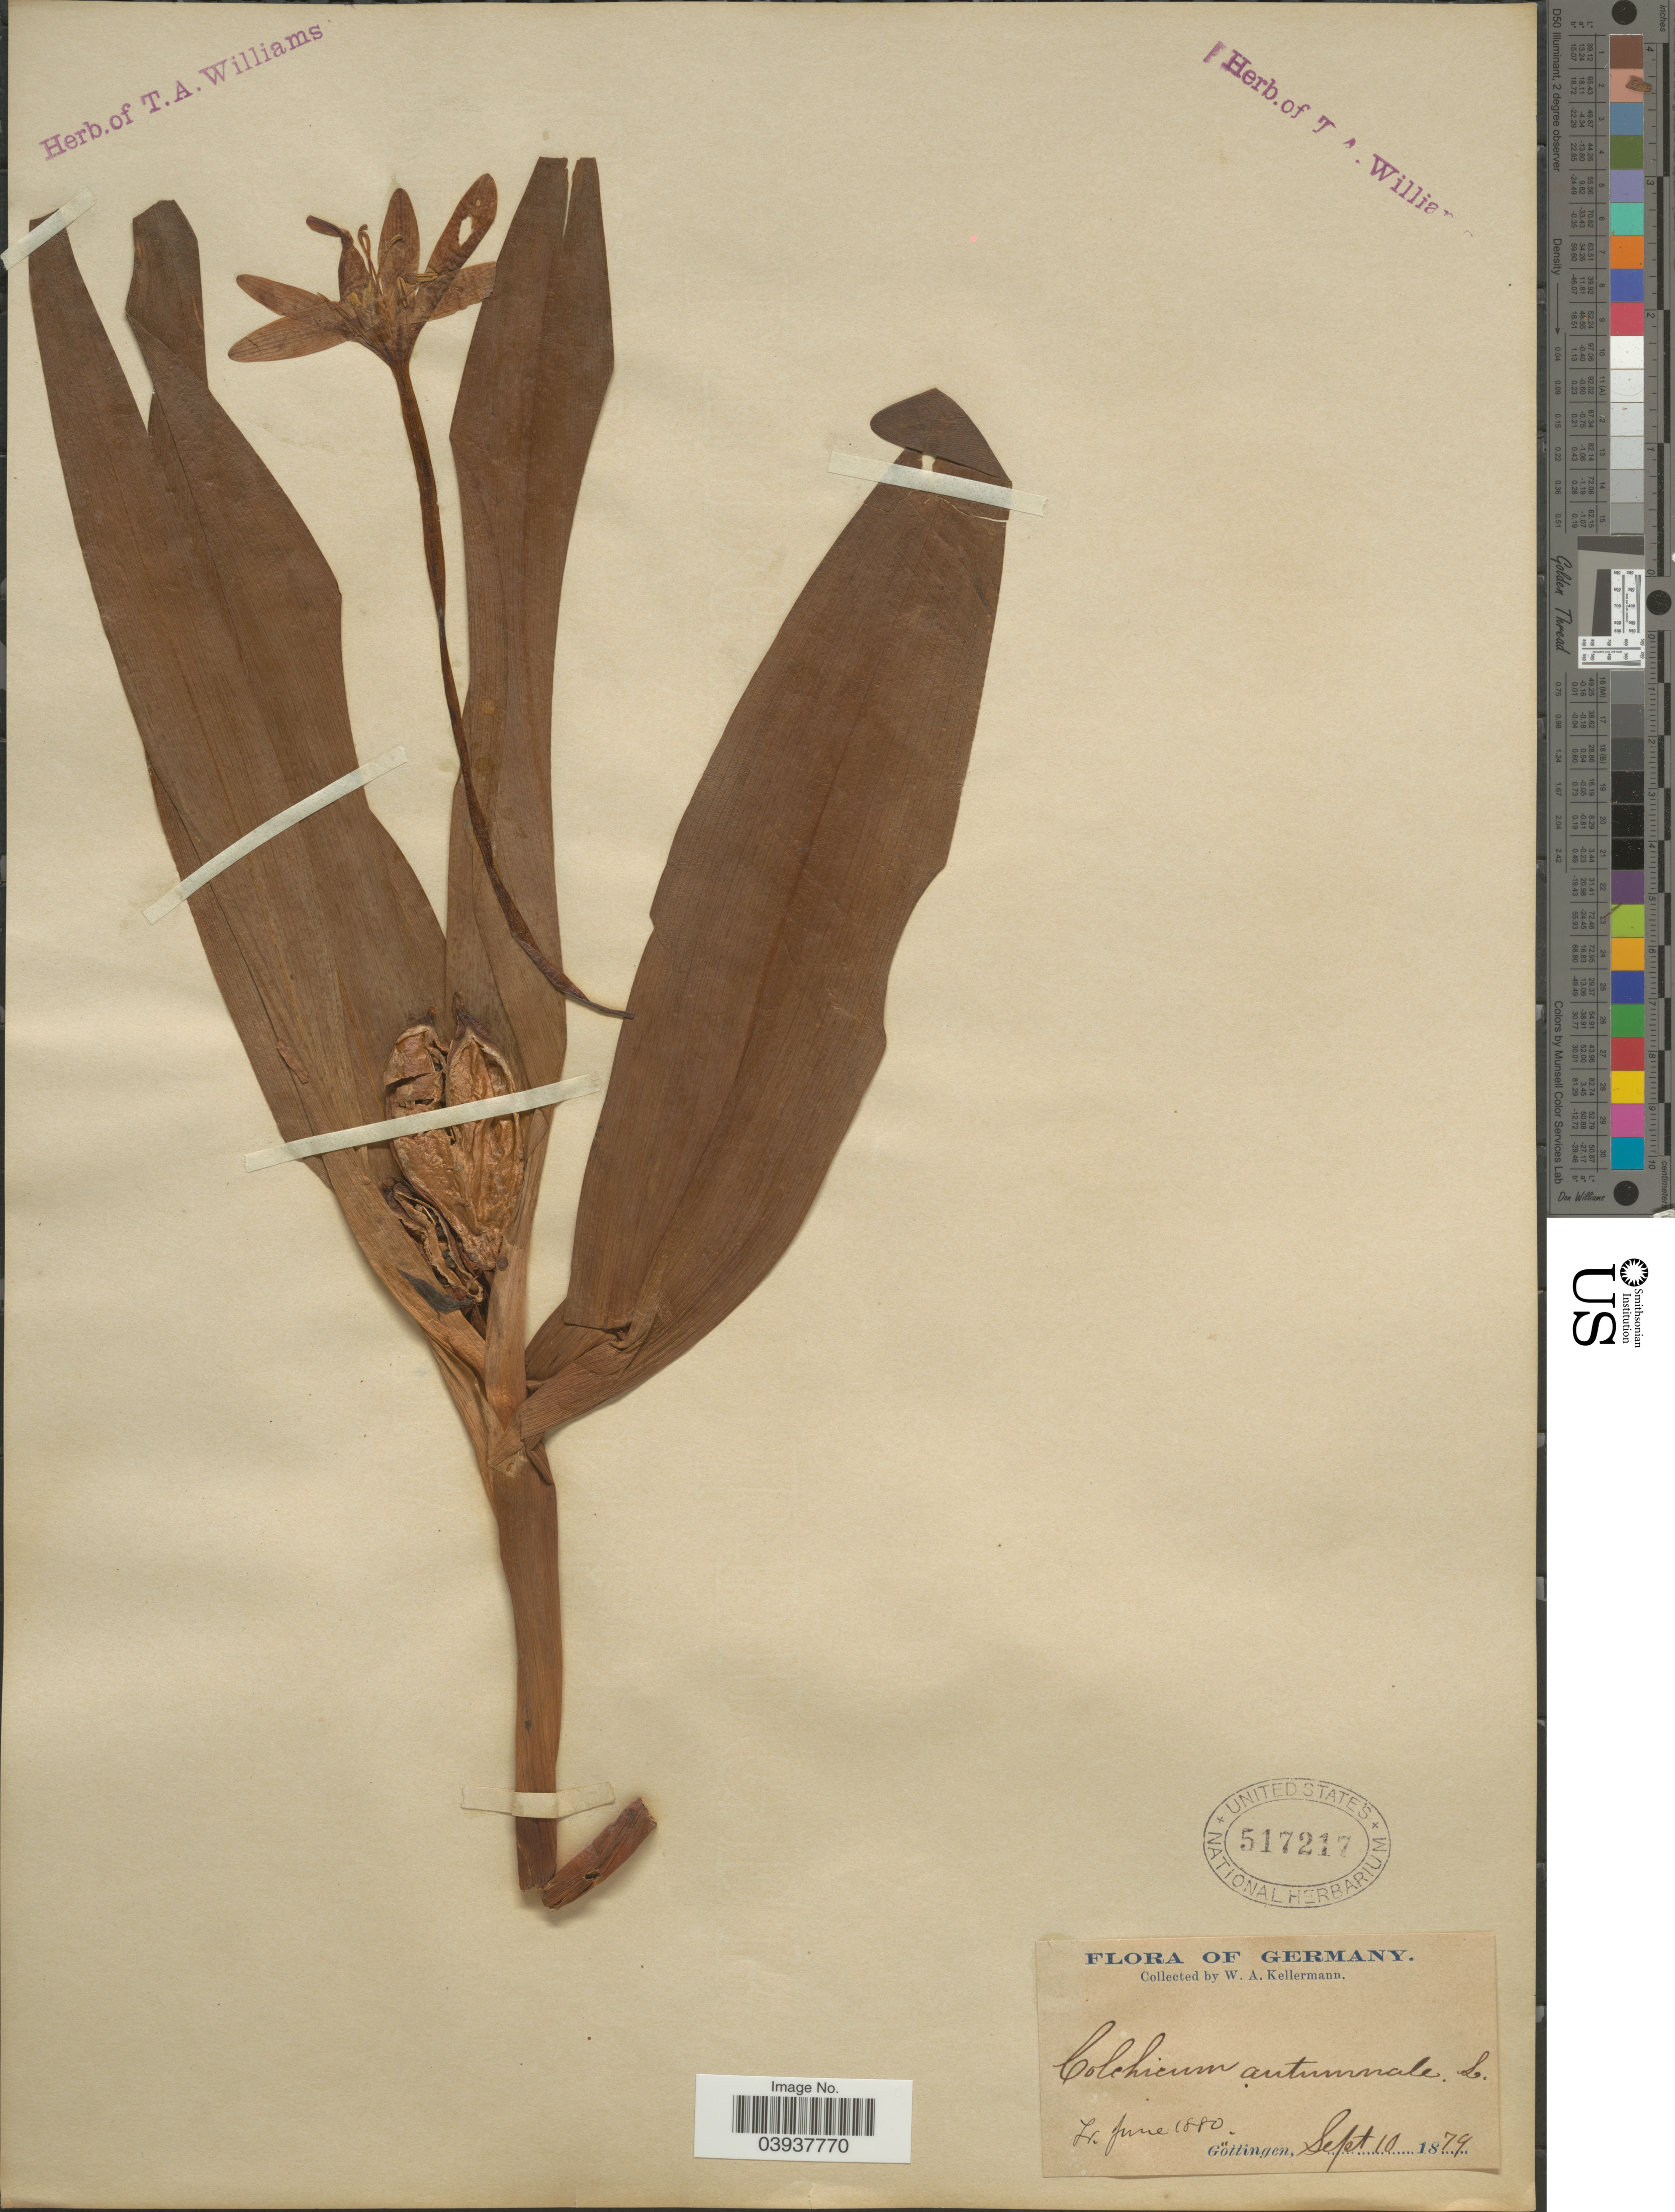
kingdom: Plantae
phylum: Tracheophyta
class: Liliopsida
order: Liliales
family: Colchicaceae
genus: Colchicum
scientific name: Colchicum autumnale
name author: L.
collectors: W. A. Kellermann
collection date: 1879-09-10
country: Germany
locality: Göttingen.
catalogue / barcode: US 517217